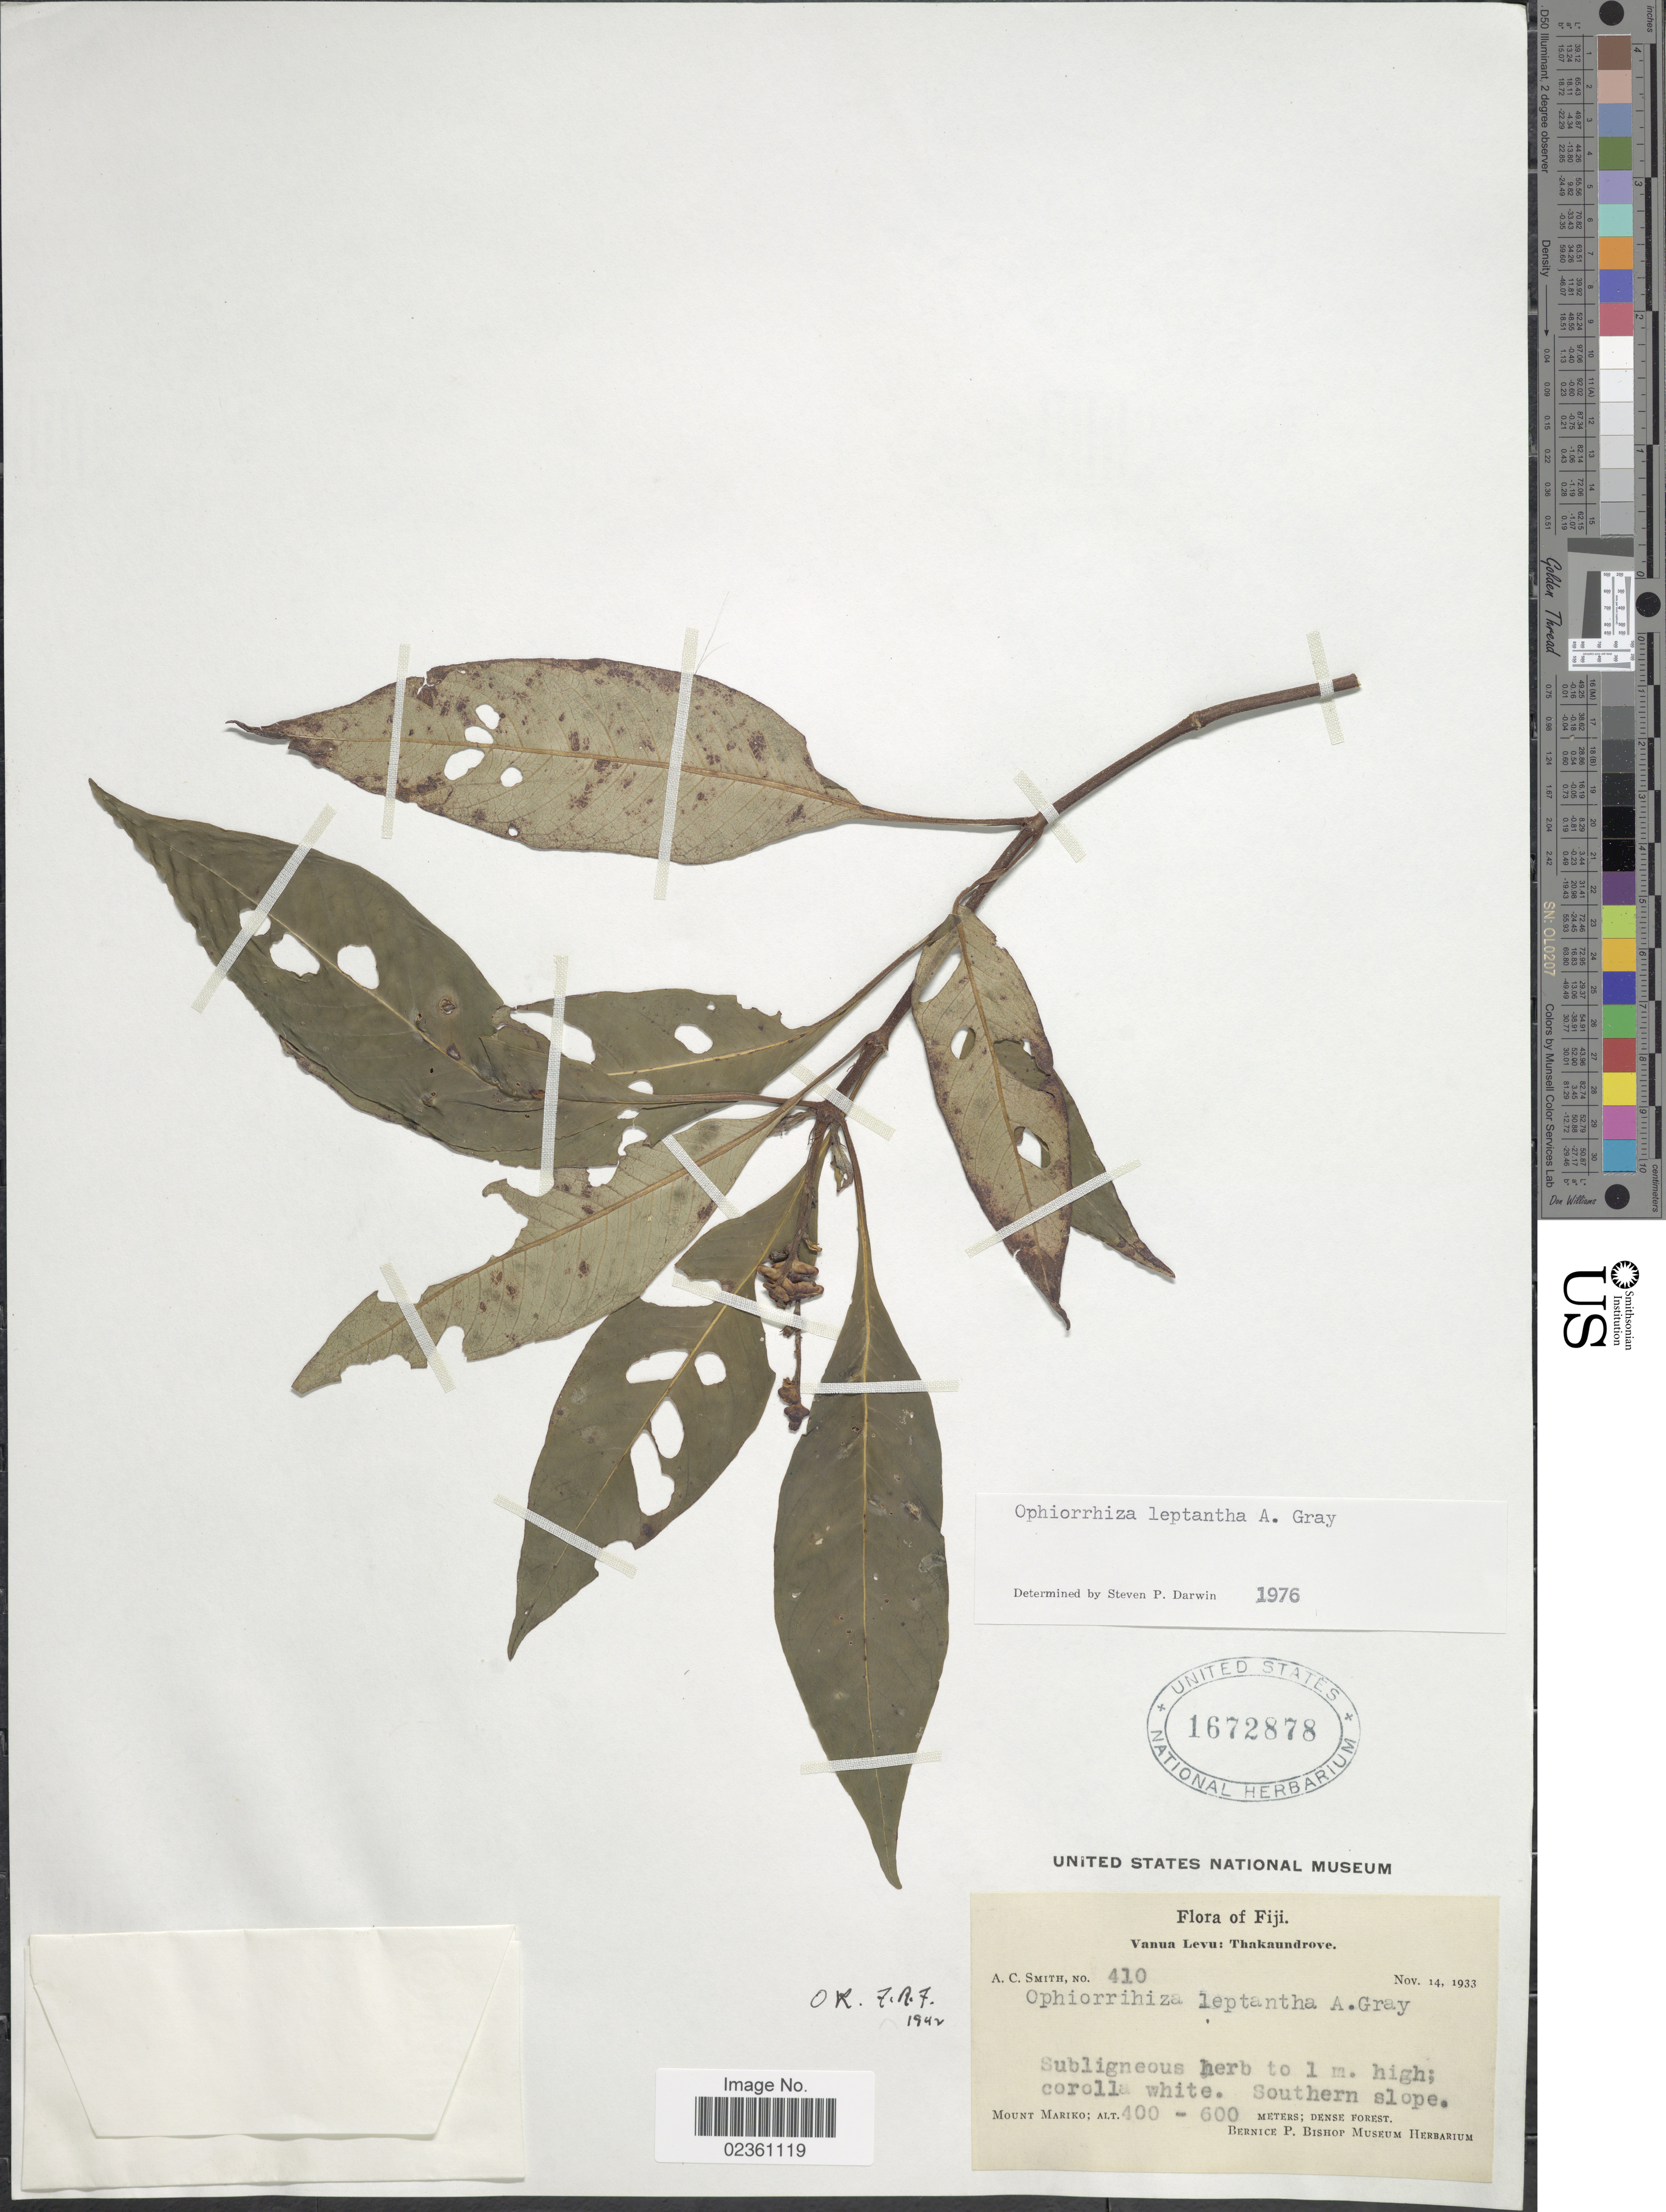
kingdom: Plantae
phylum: Tracheophyta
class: Magnoliopsida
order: Gentianales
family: Rubiaceae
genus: Ophiorrhiza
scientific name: Ophiorrhiza leptantha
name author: A. Gray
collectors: A. C. Smith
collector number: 410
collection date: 1933-11-14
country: Fiji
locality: Vanua Levu: Thakaundrove, Southern slope, Mount Mariko; dense forest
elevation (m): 400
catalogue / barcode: US 1672878